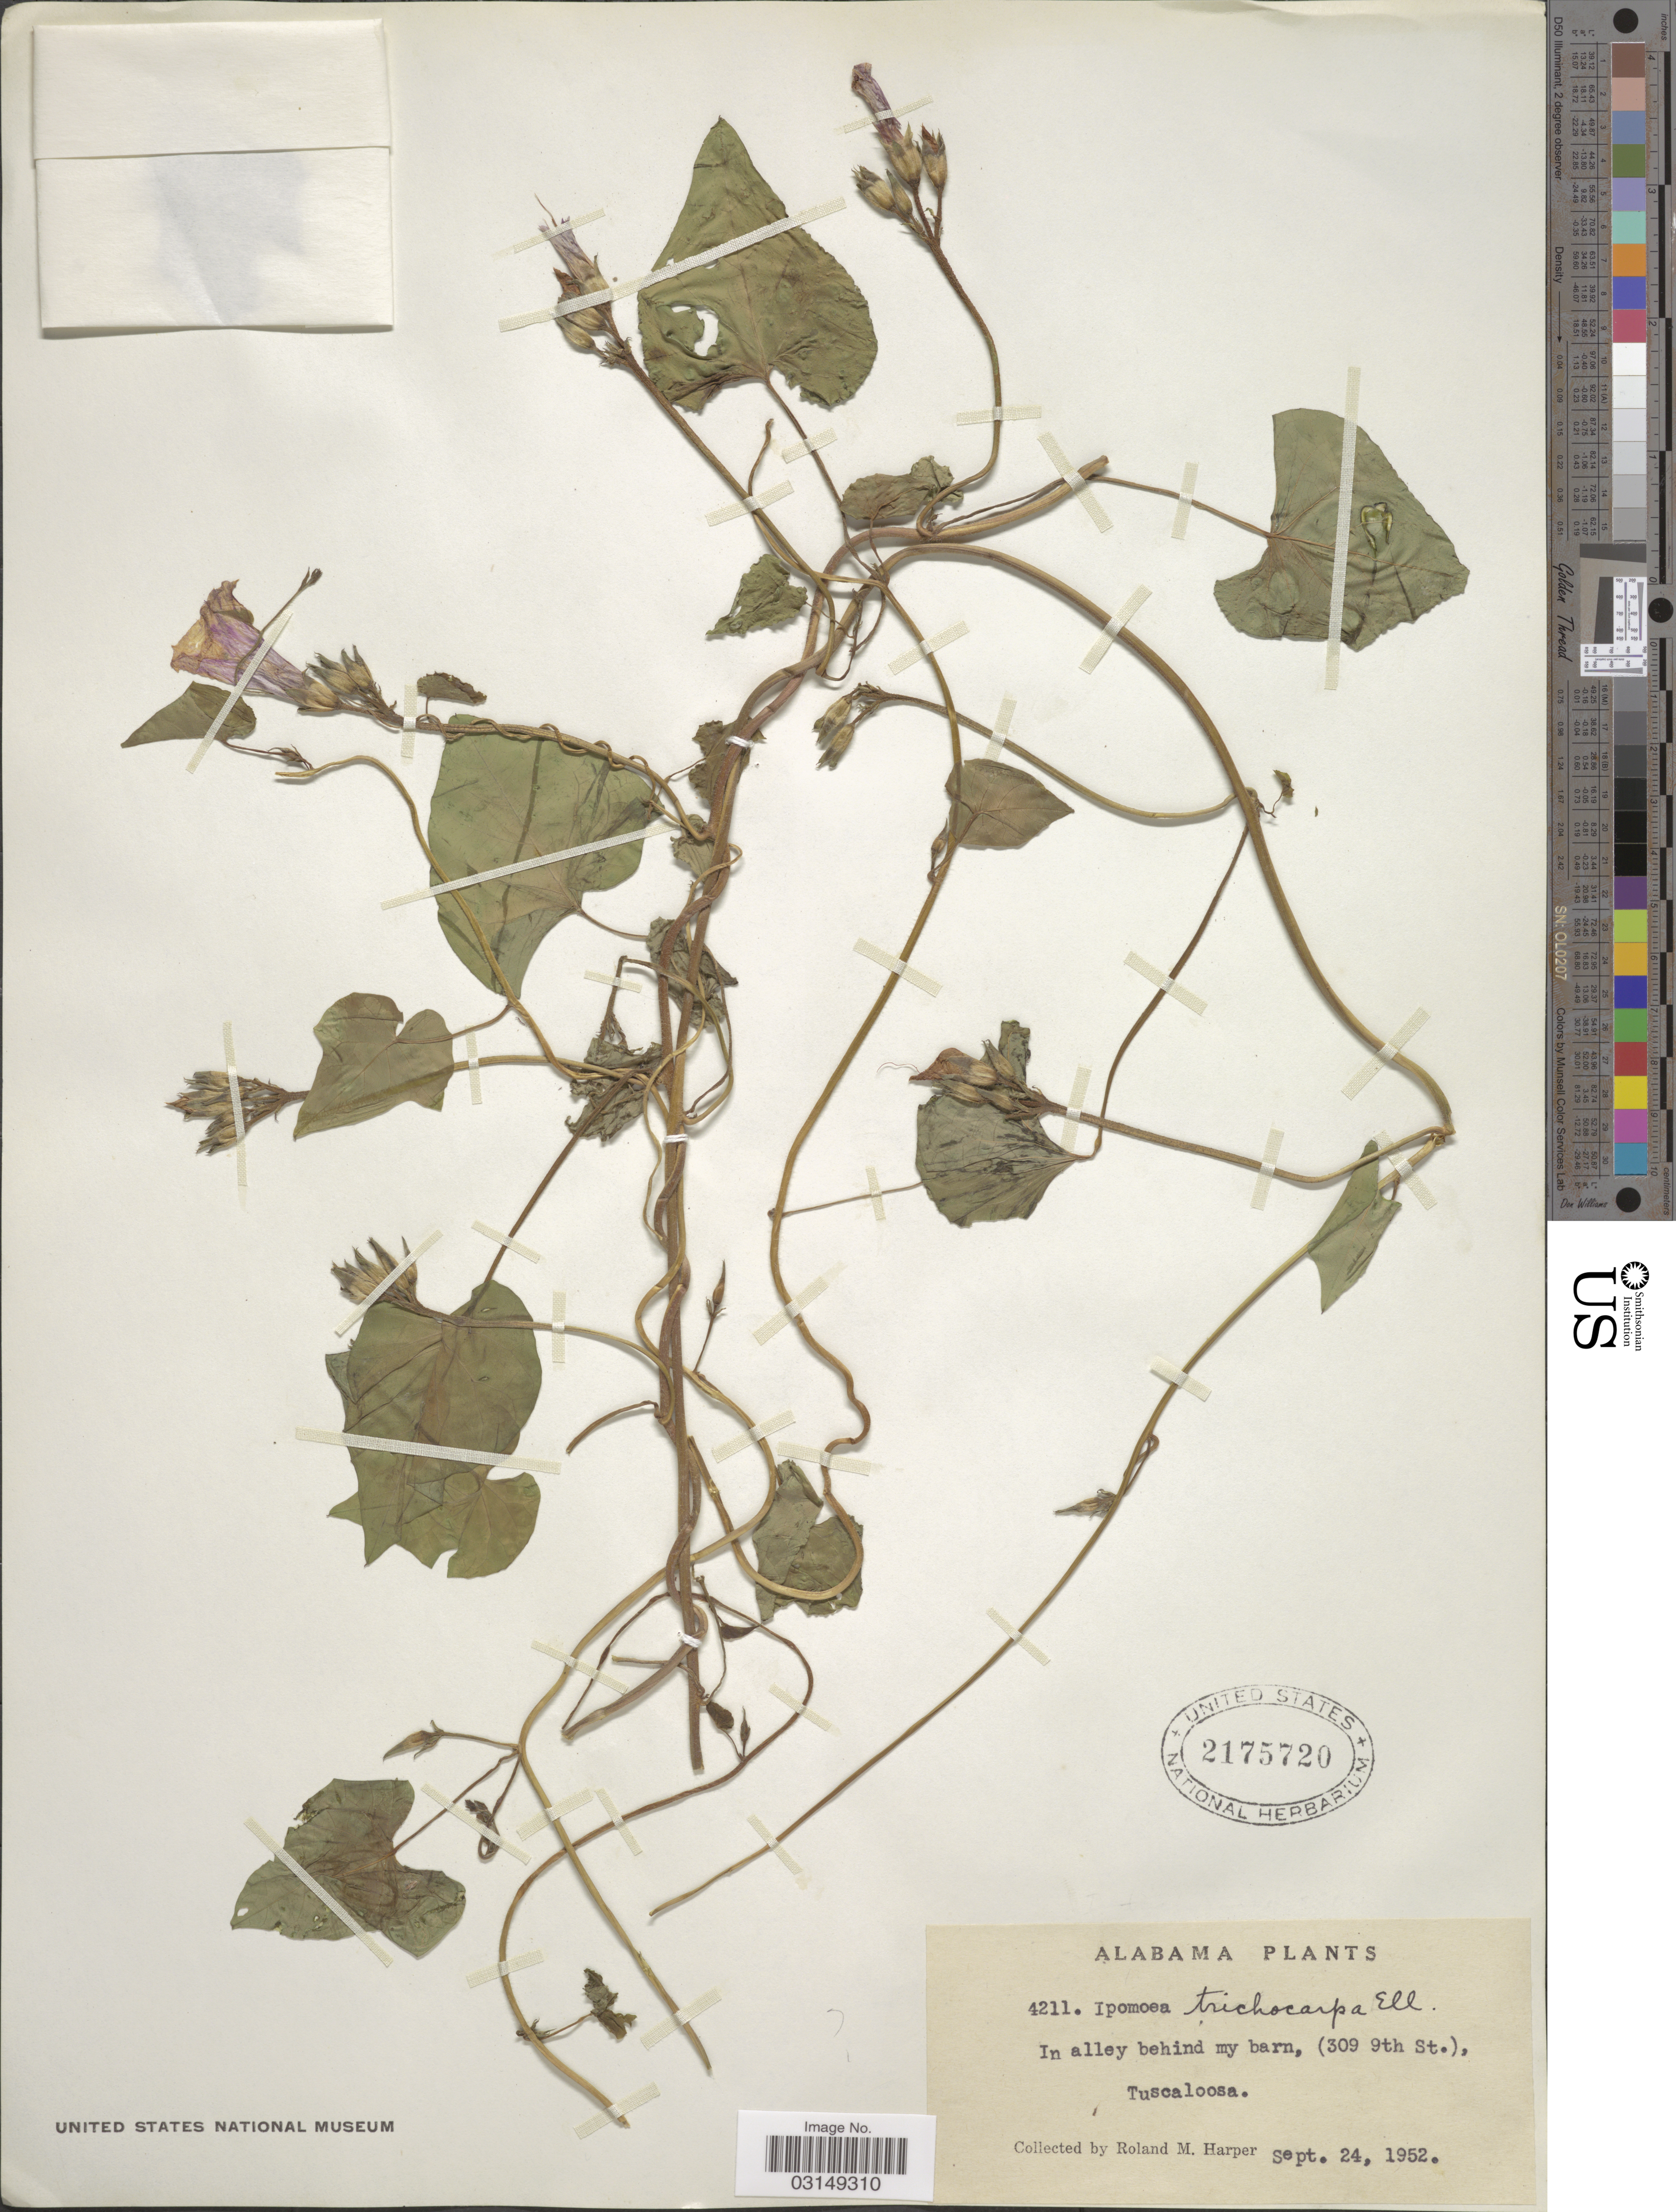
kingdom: Plantae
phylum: Tracheophyta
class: Magnoliopsida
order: Solanales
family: Convolvulaceae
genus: Ipomoea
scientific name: Ipomoea trichocarpa var. trichocarpa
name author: Elliott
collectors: R. M. Harper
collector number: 4211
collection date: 1952-09-24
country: United States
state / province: Alabama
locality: In alley behind barn, (309 th St.), Tuscaloosa.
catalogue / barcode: US 2175720